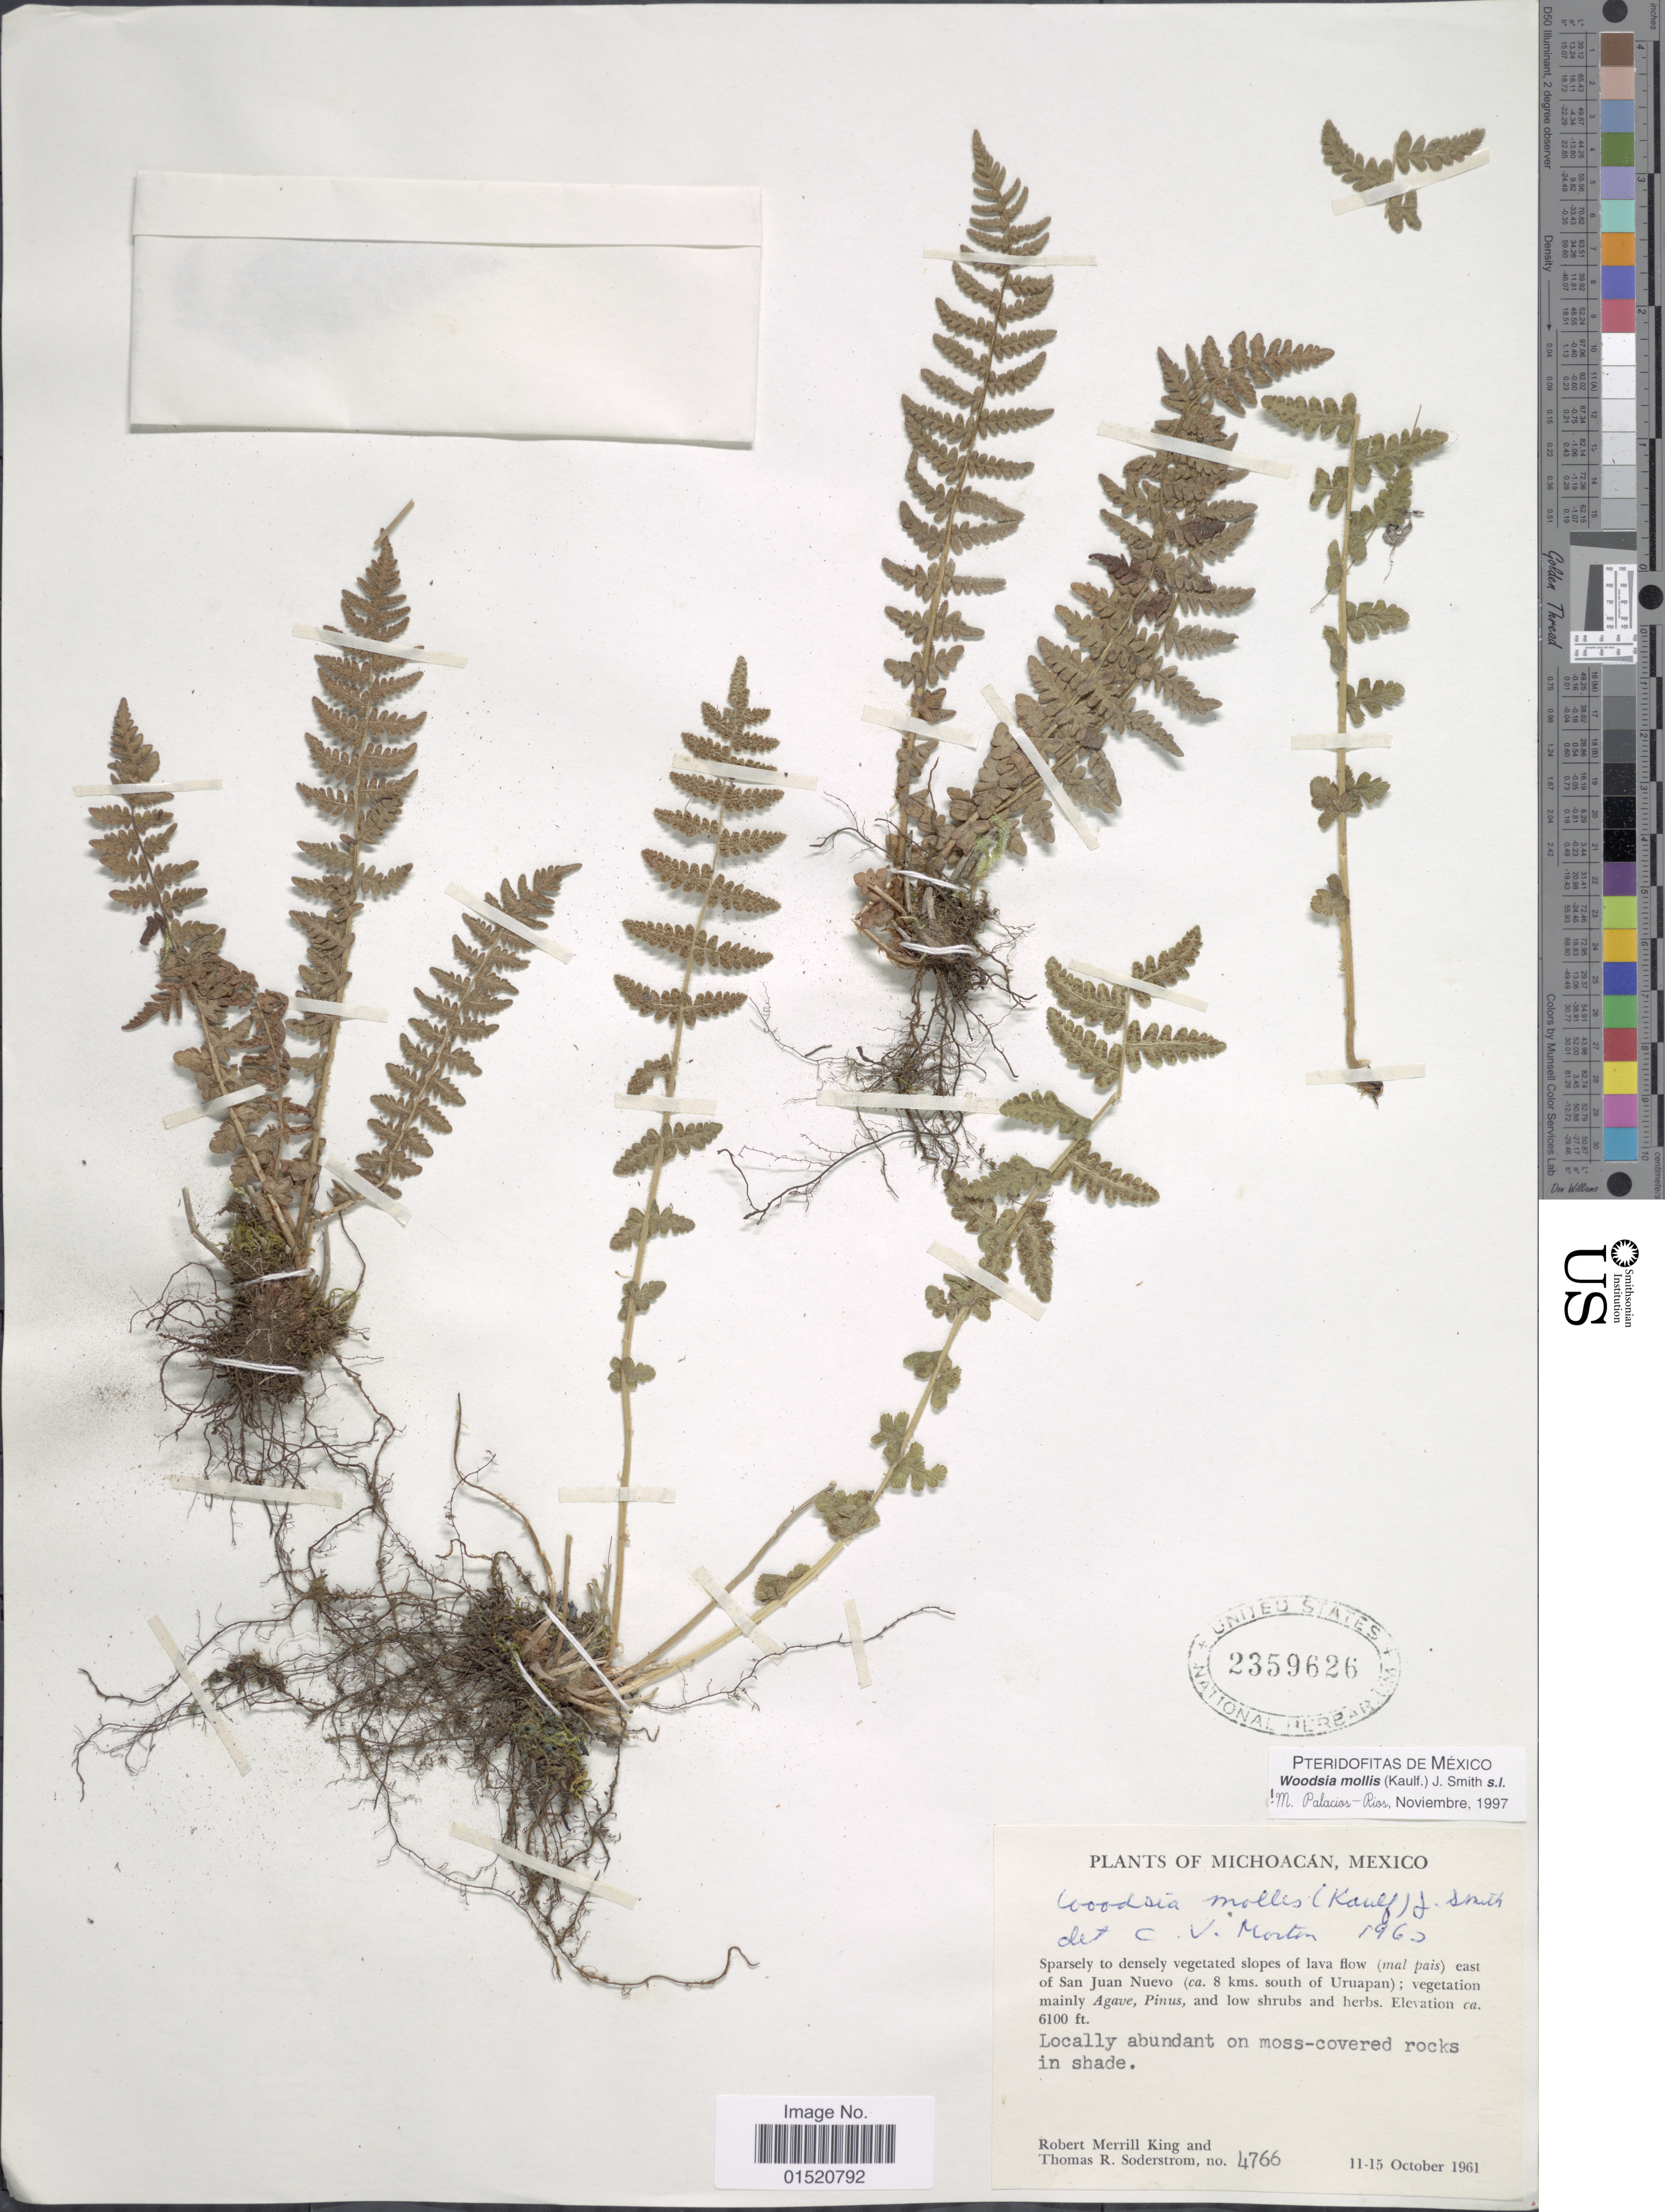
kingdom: Plantae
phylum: Tracheophyta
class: Polypodiopsida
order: Polypodiales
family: Woodsiaceae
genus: Woodsia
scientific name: Woodsia mollis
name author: (Kaulf.) J. Sm.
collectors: R. M. King & T. R. Soderstrom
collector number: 4766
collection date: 1961-10-11/1961-10-15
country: Mexico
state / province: Michoacán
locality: Sparsely to densely vegetated slopes of lava flow (mal pais) east of San Juan Nuevo (ca. 8 kms. south of Uruapan)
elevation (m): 1859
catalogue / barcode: US 2359626